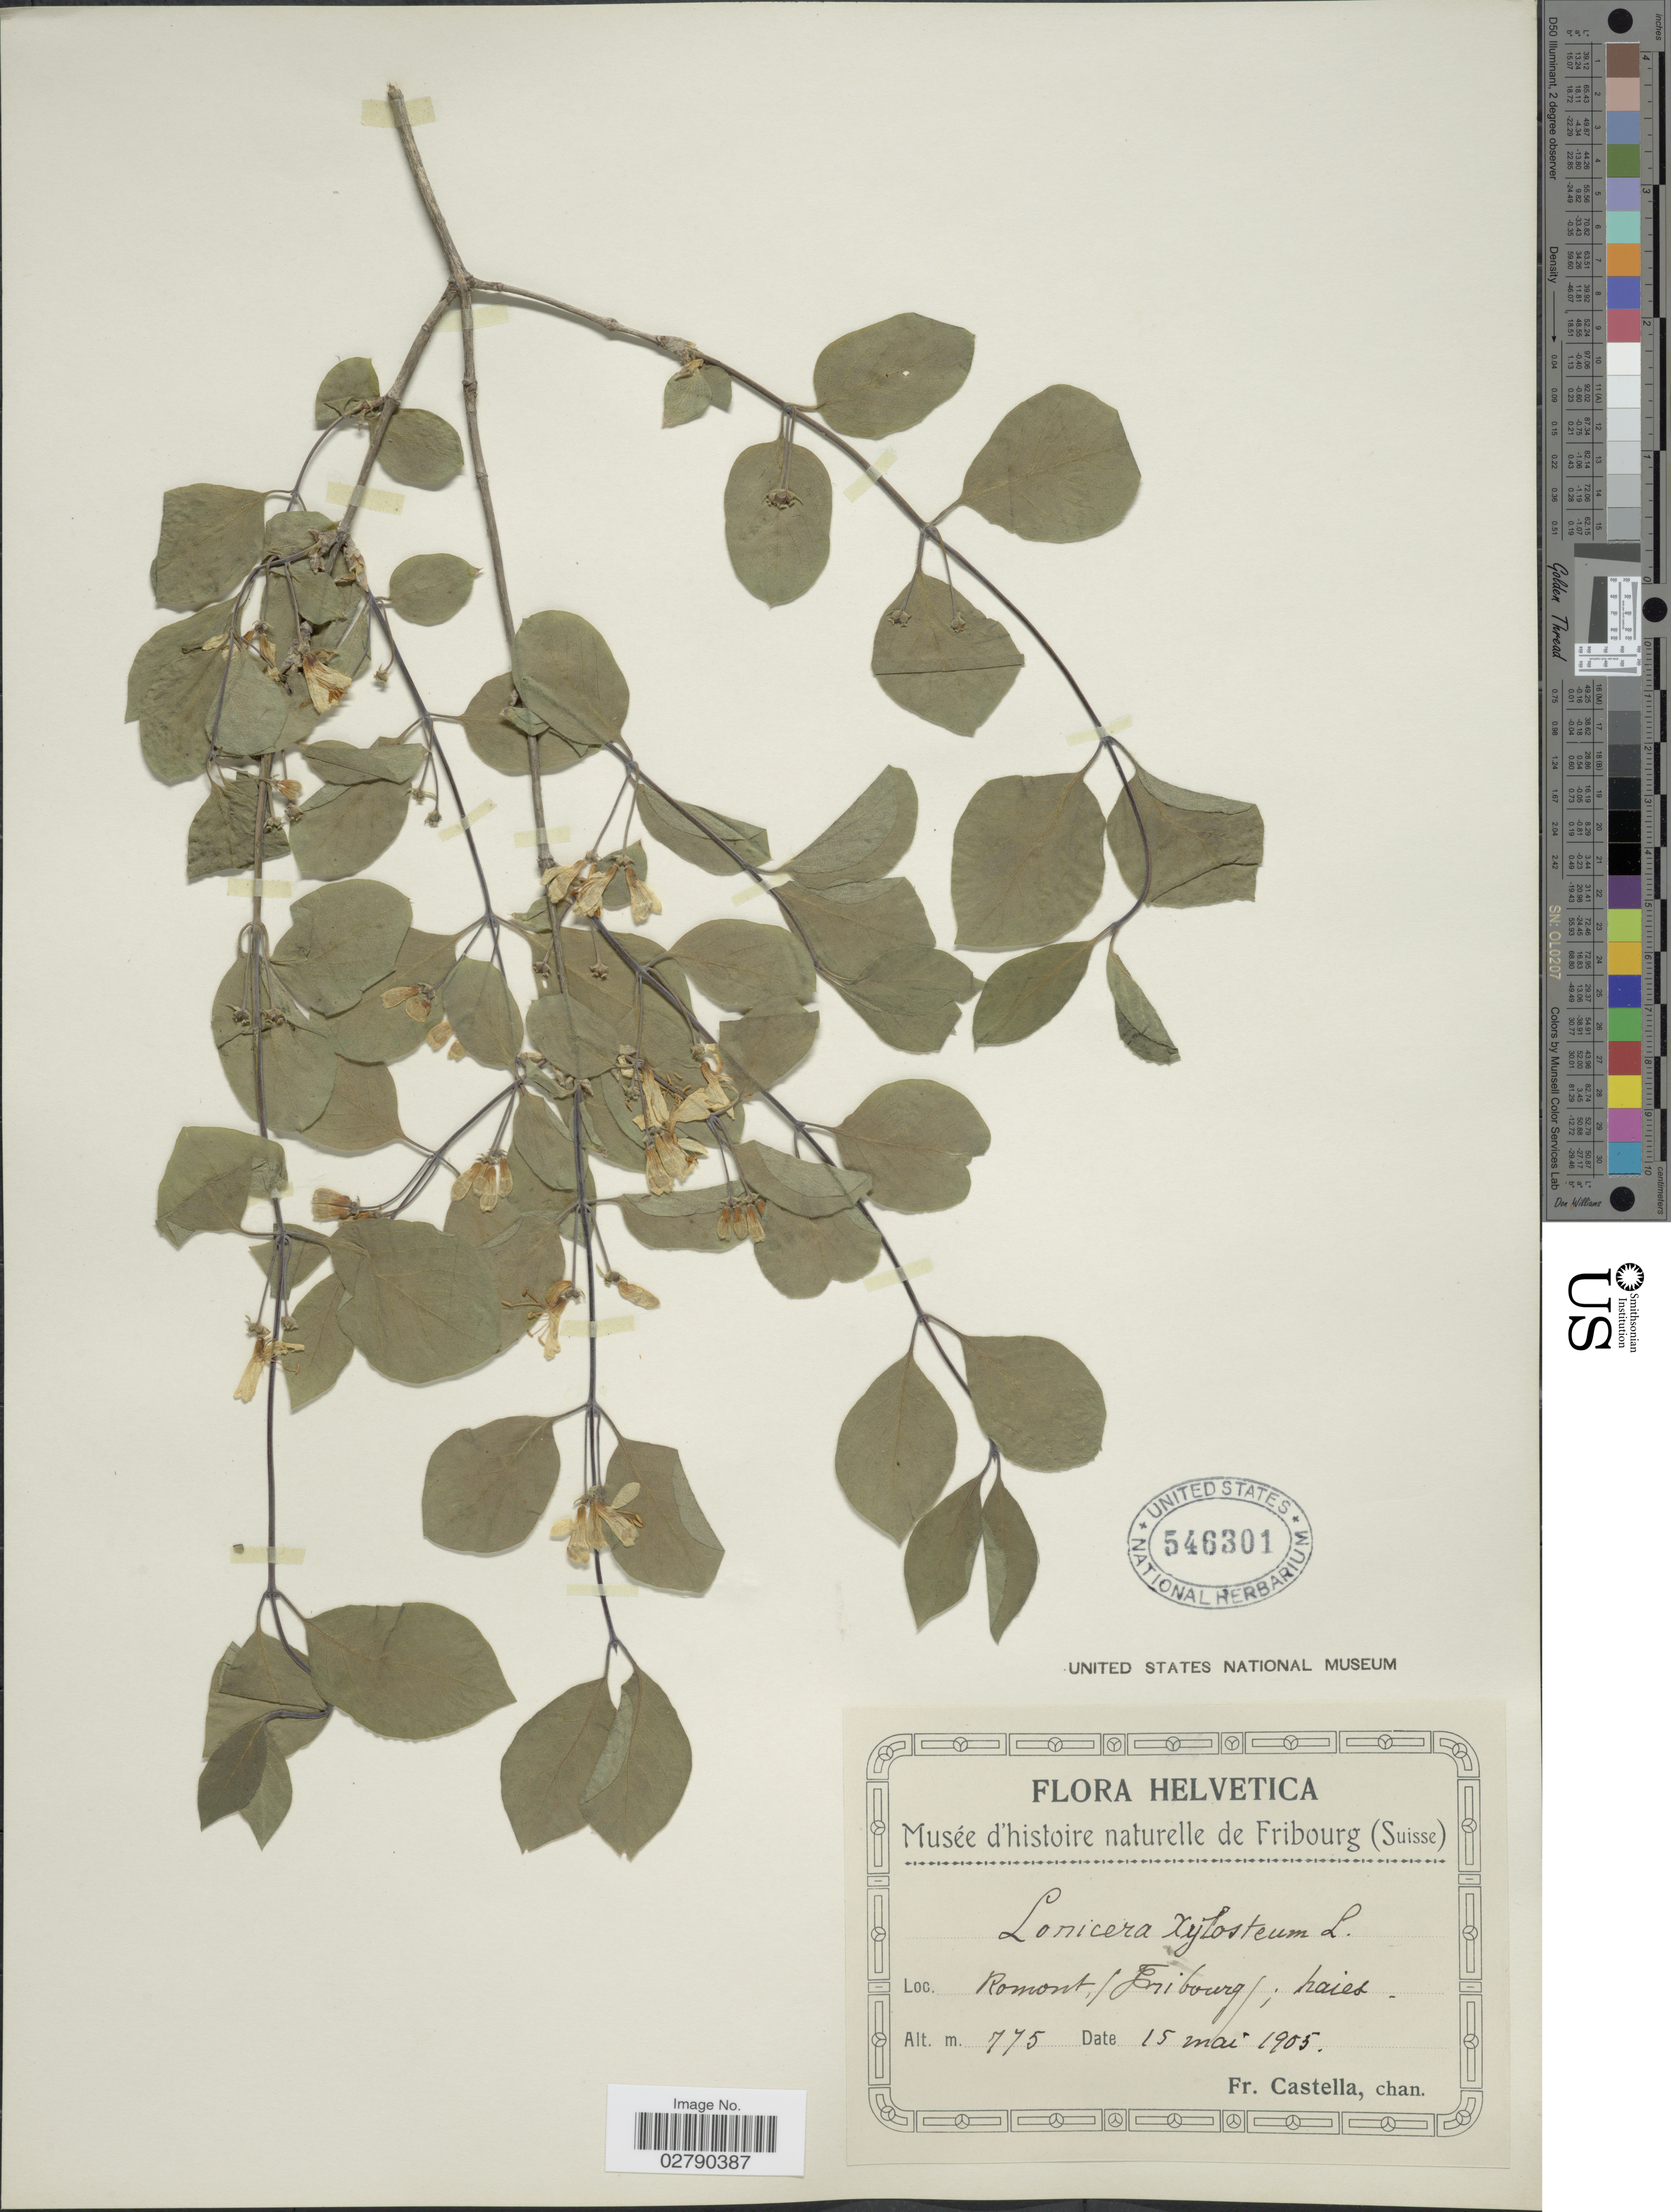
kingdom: Plantae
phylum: Tracheophyta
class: Magnoliopsida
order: Dipsacales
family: Caprifoliaceae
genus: Lonicera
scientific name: Lonicera xylosteum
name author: L.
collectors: Fr. Castella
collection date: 1905-05-15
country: Switzerland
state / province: Fribourg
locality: Helvetica. Romont; haies.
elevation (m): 775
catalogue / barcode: US 546301